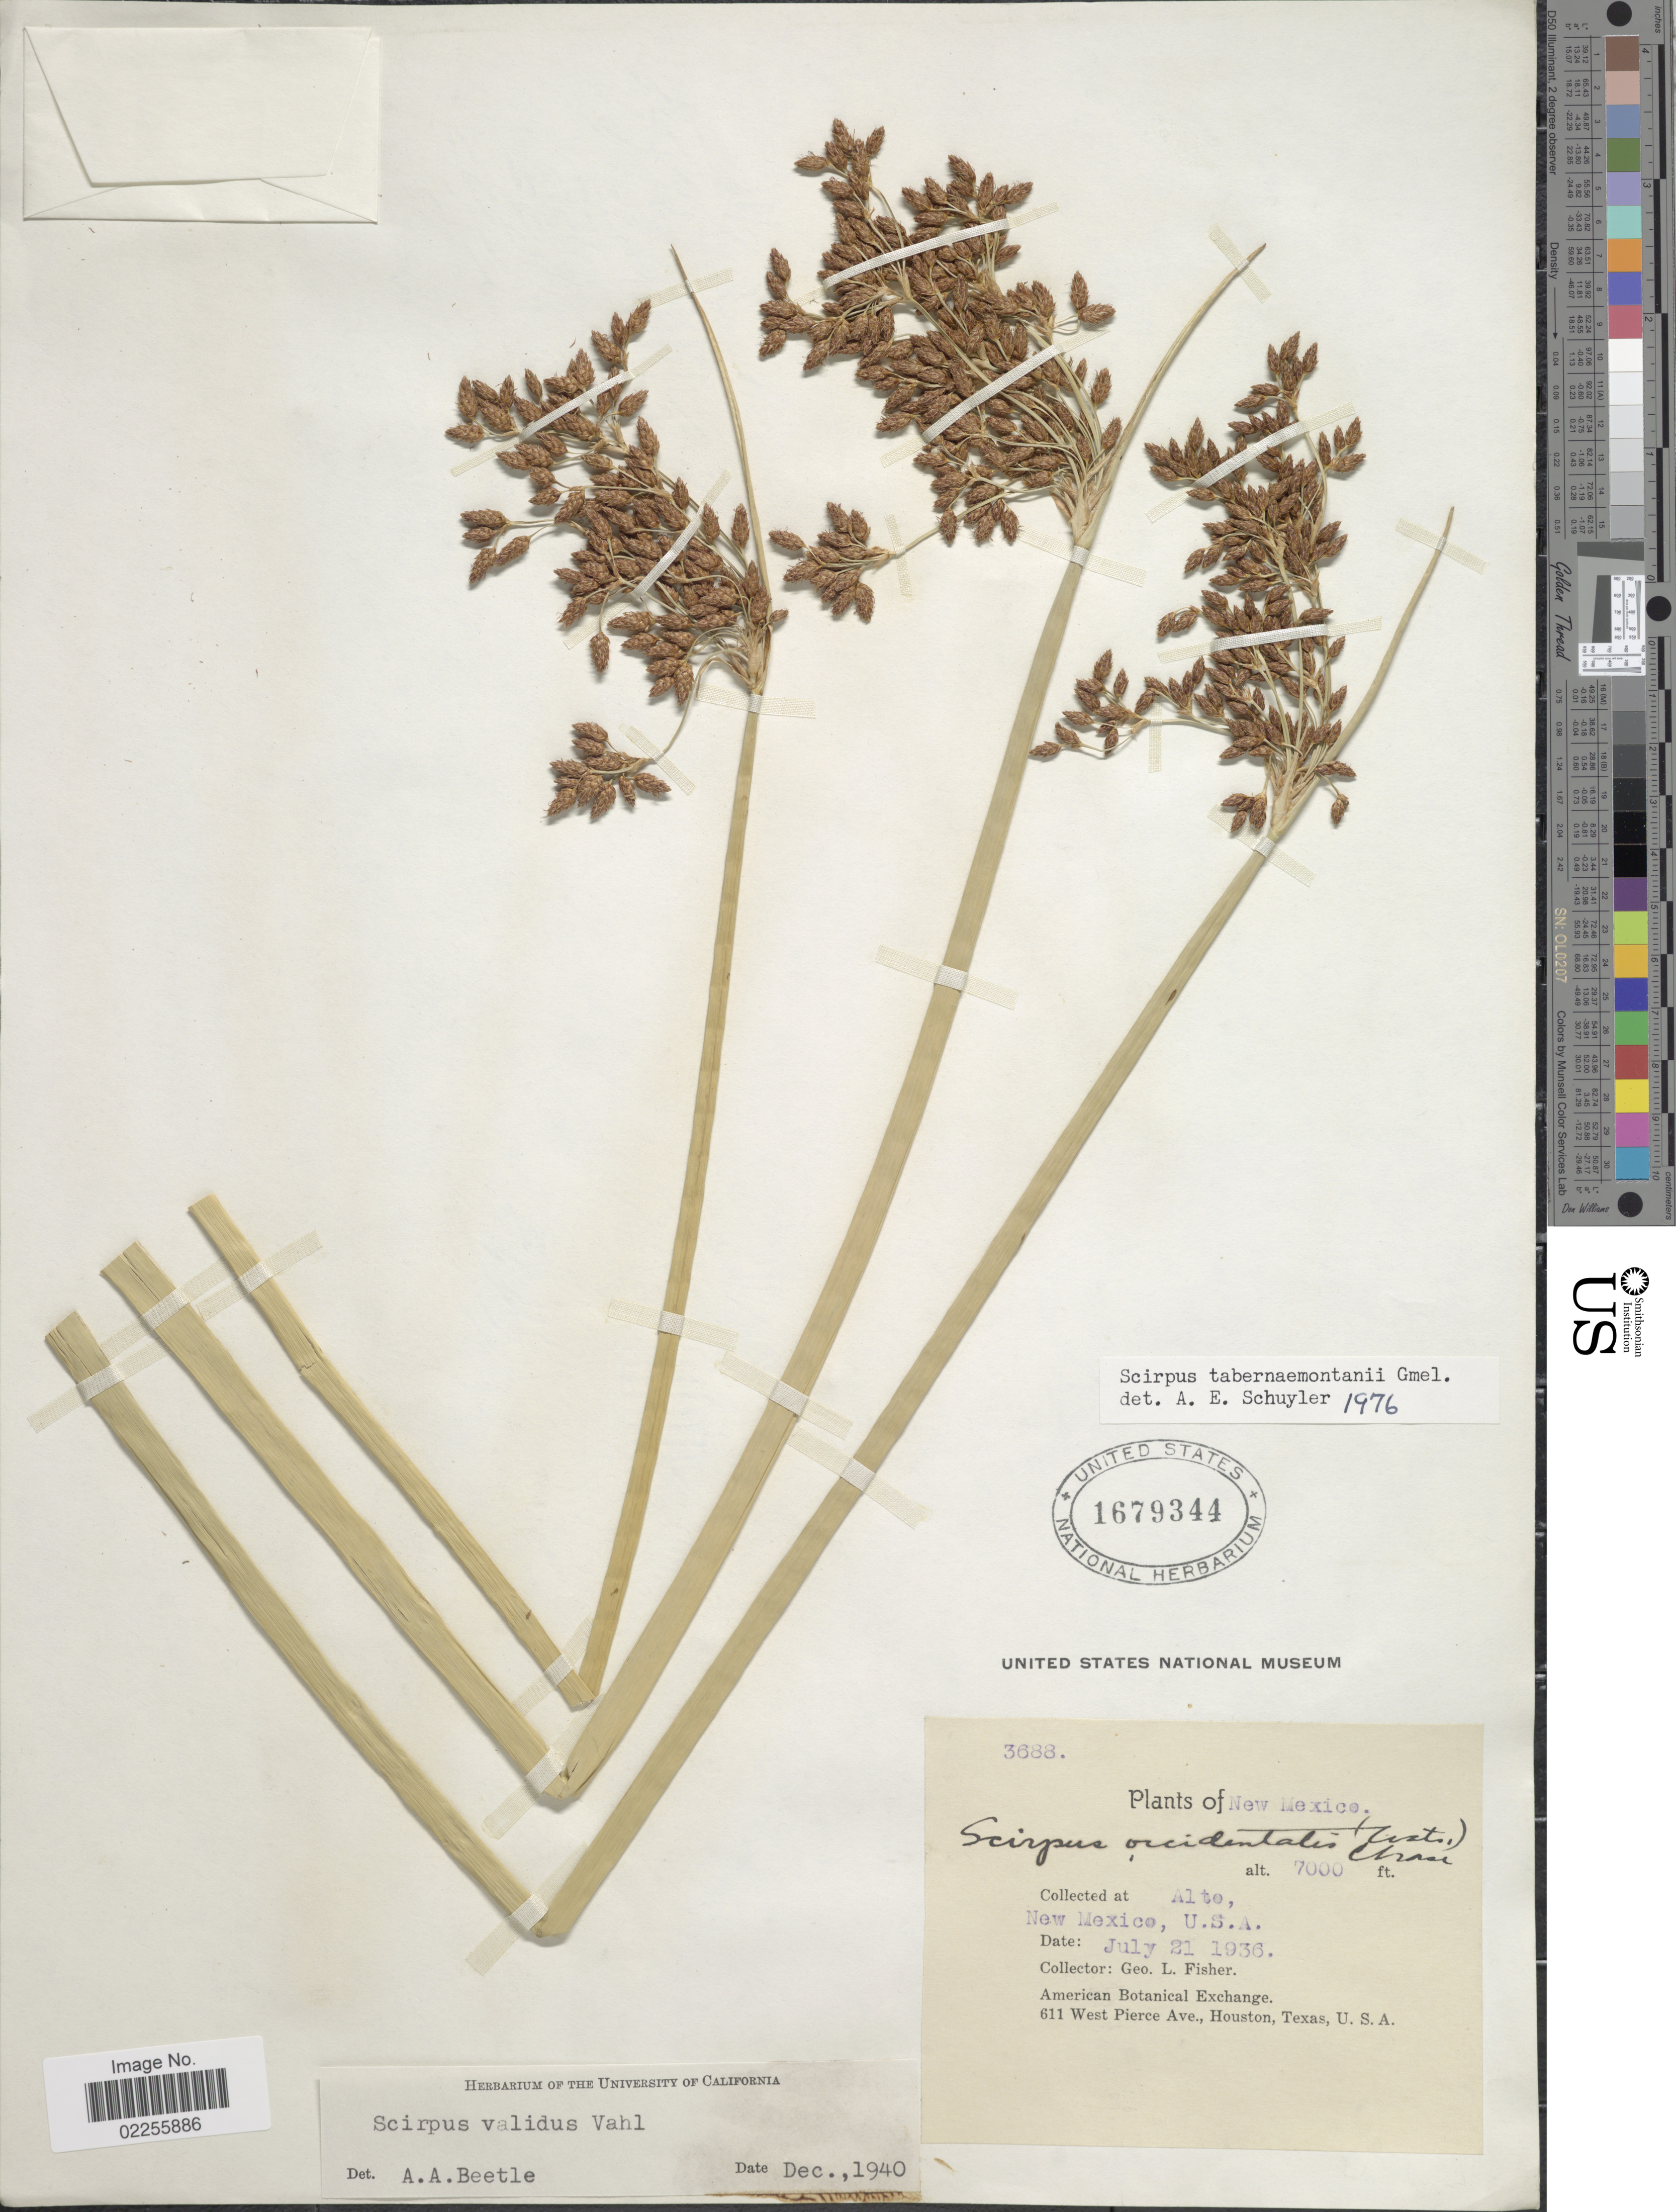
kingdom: Plantae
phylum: Tracheophyta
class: Liliopsida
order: Poales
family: Cyperaceae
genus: Schoenoplectus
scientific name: Schoenoplectus tabernaemontani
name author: (C.C. Gmel.) Palla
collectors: G. L. Fisher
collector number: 3688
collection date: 1936-07-21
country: United States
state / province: New Mexico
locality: Alte.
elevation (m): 2134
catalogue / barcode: US 1679344